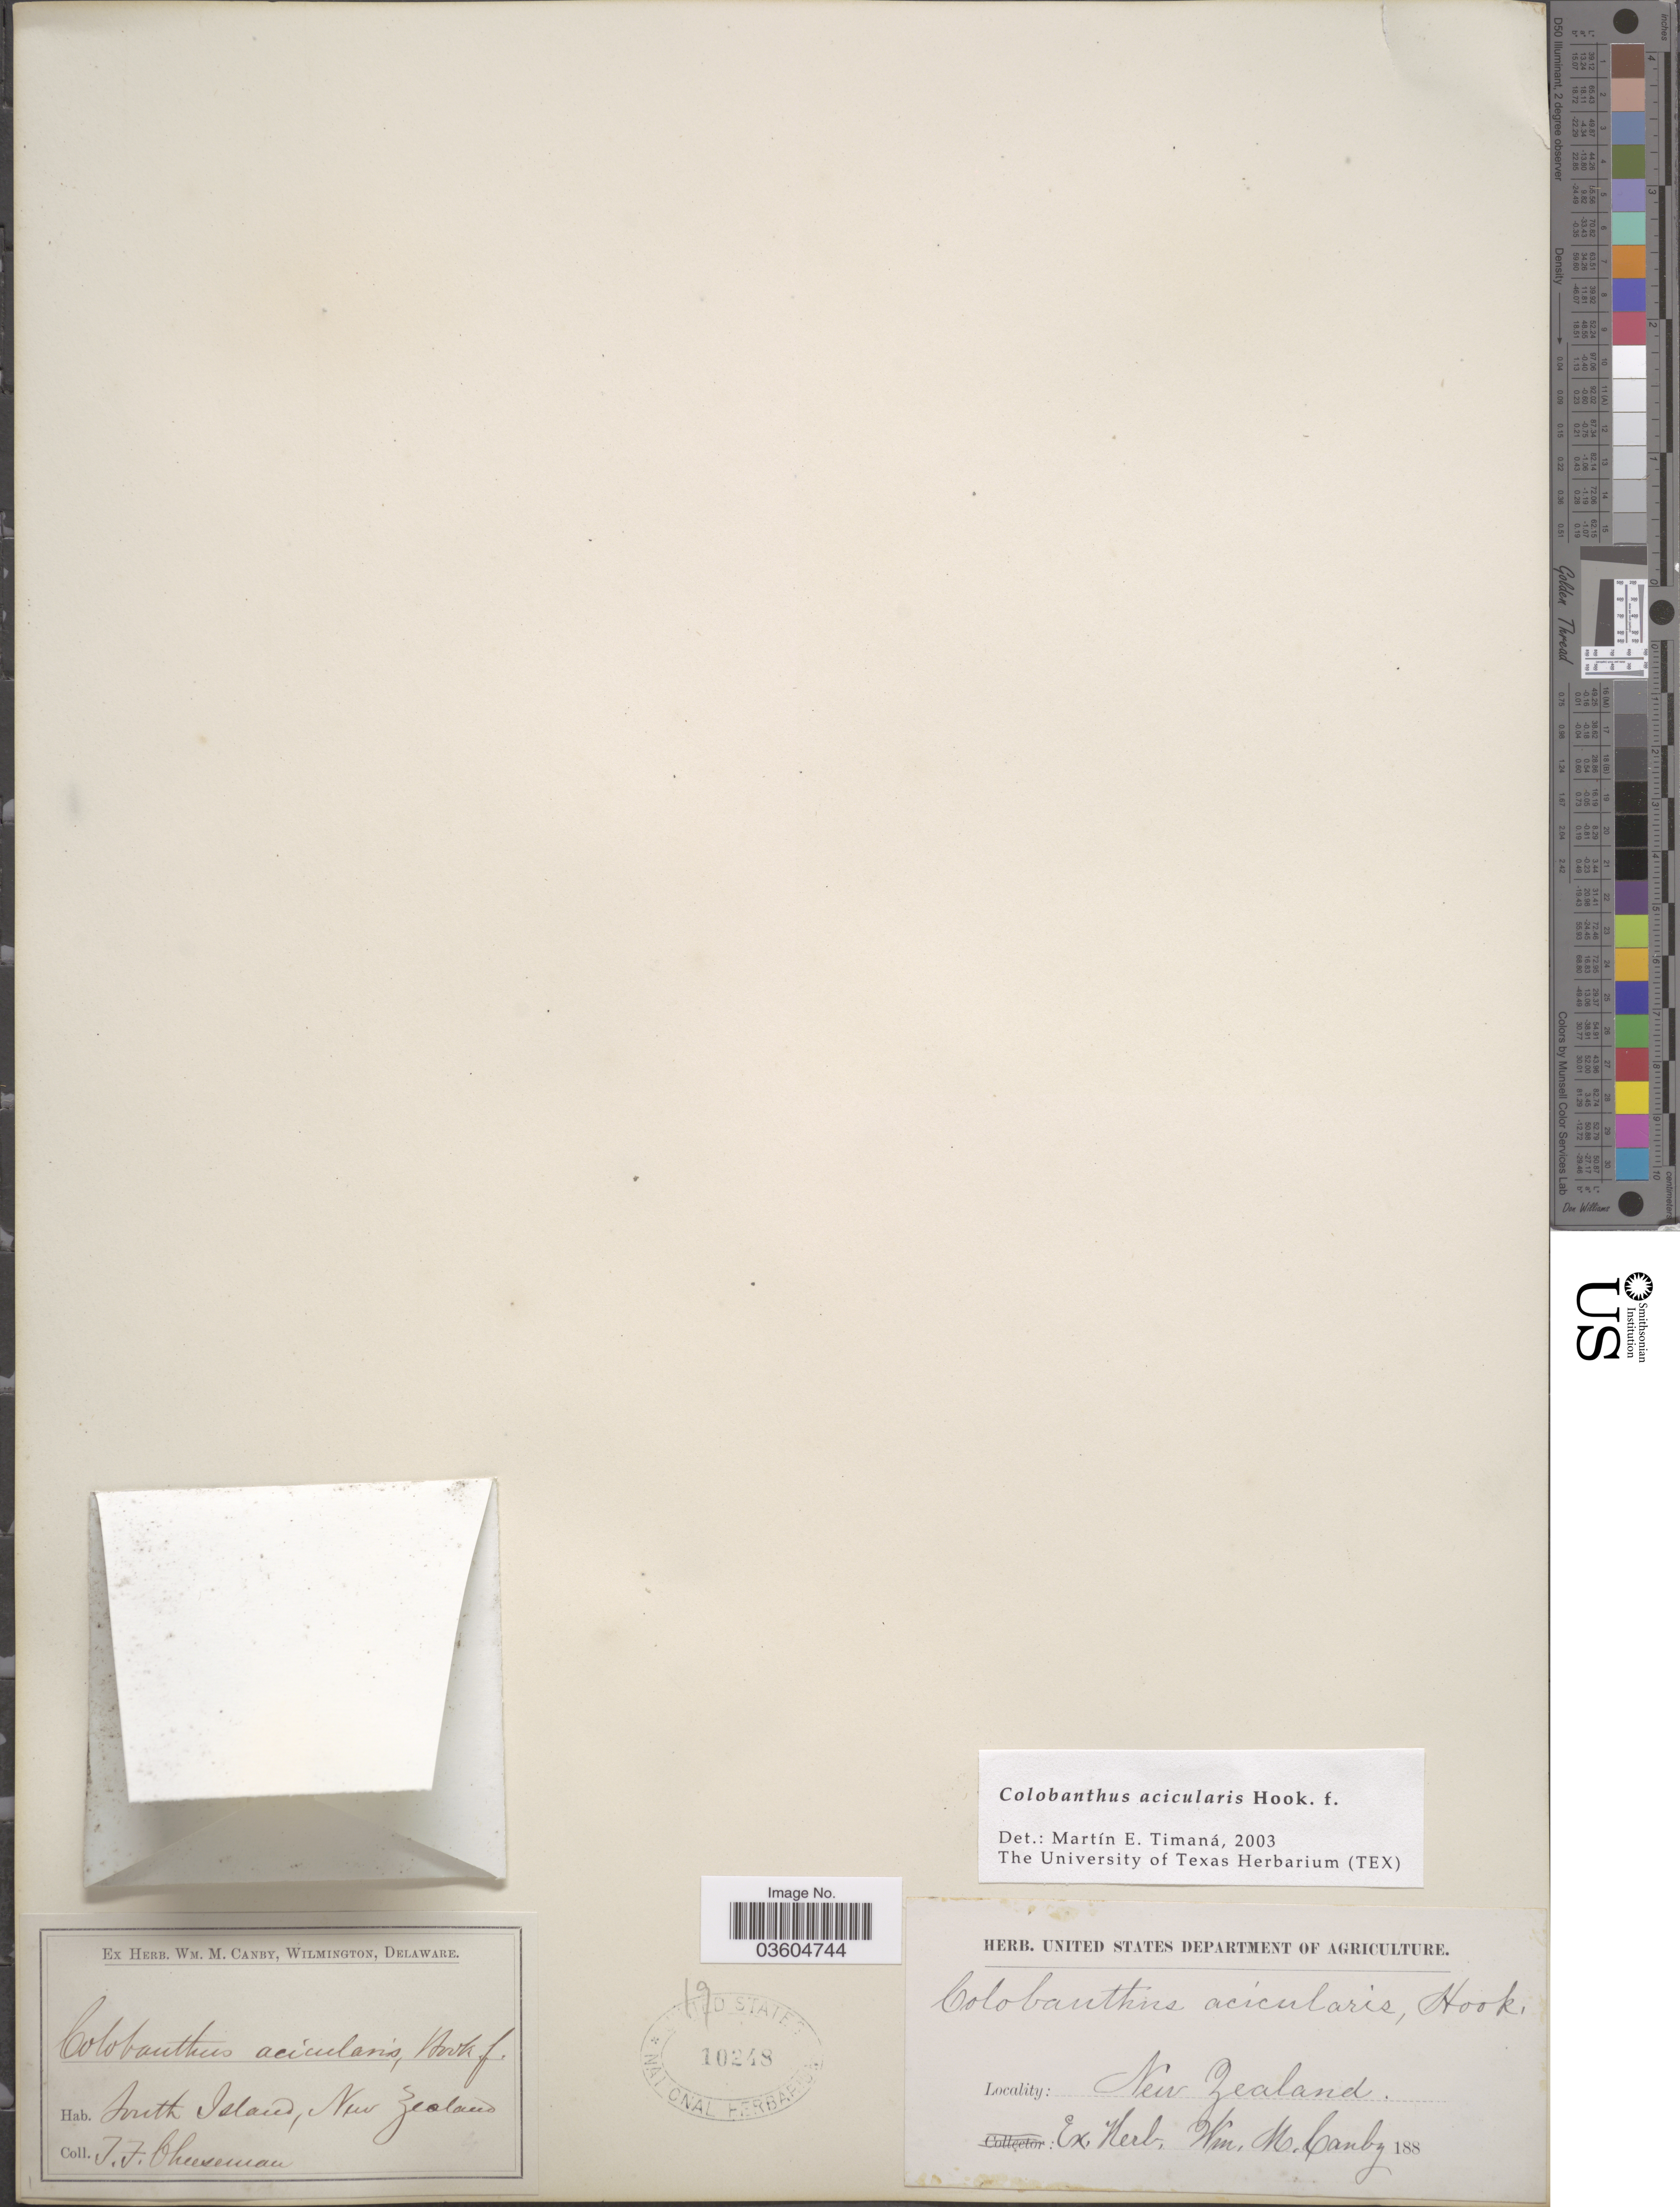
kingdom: Plantae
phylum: Tracheophyta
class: Magnoliopsida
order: Caryophyllales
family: Caryophyllaceae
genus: Colobanthus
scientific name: Colobanthus acicularis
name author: Hook. f.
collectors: T. F. Cheeseman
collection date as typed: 188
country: New Zealand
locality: South Island.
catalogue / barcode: US 10248